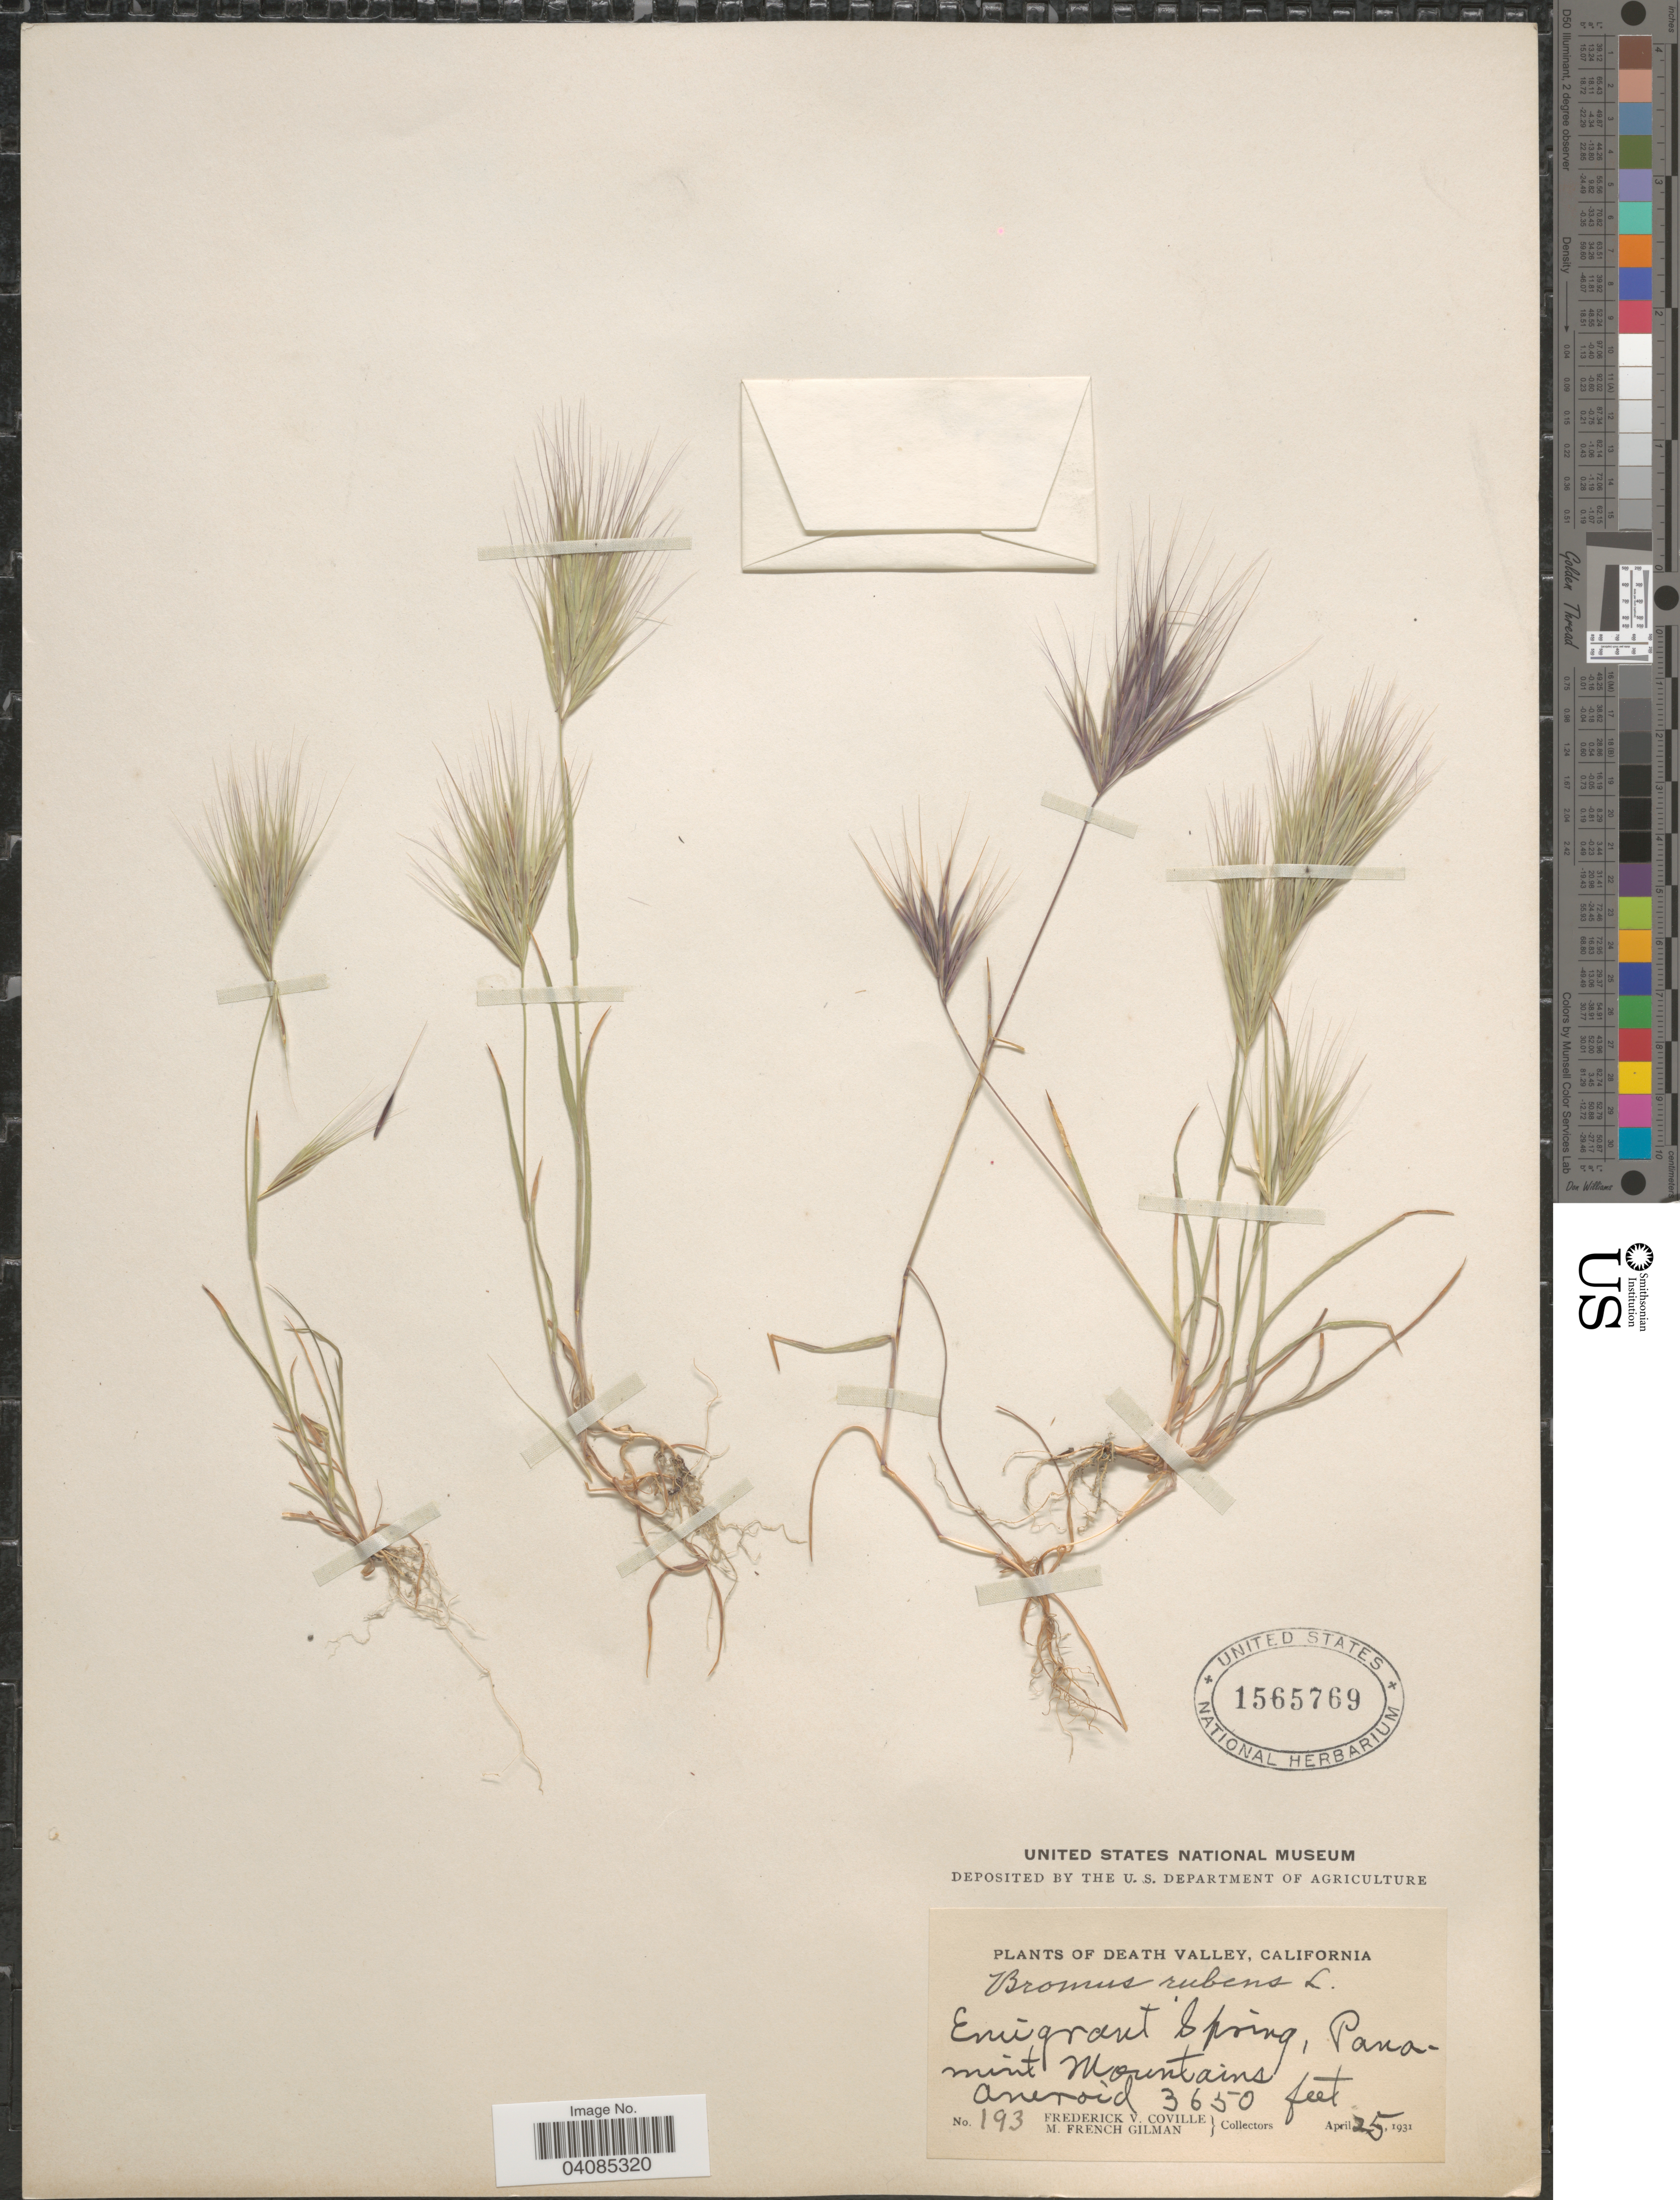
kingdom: Plantae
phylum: Tracheophyta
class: Liliopsida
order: Poales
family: Poaceae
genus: Bromus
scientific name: Bromus rubens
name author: L.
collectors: F. V. Coville & M. F. Gilman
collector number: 193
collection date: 1931-04-25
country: United States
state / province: California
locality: Death Valley. Emigrant Spring, Panamint Mountains.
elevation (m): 1113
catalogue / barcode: US 1565769